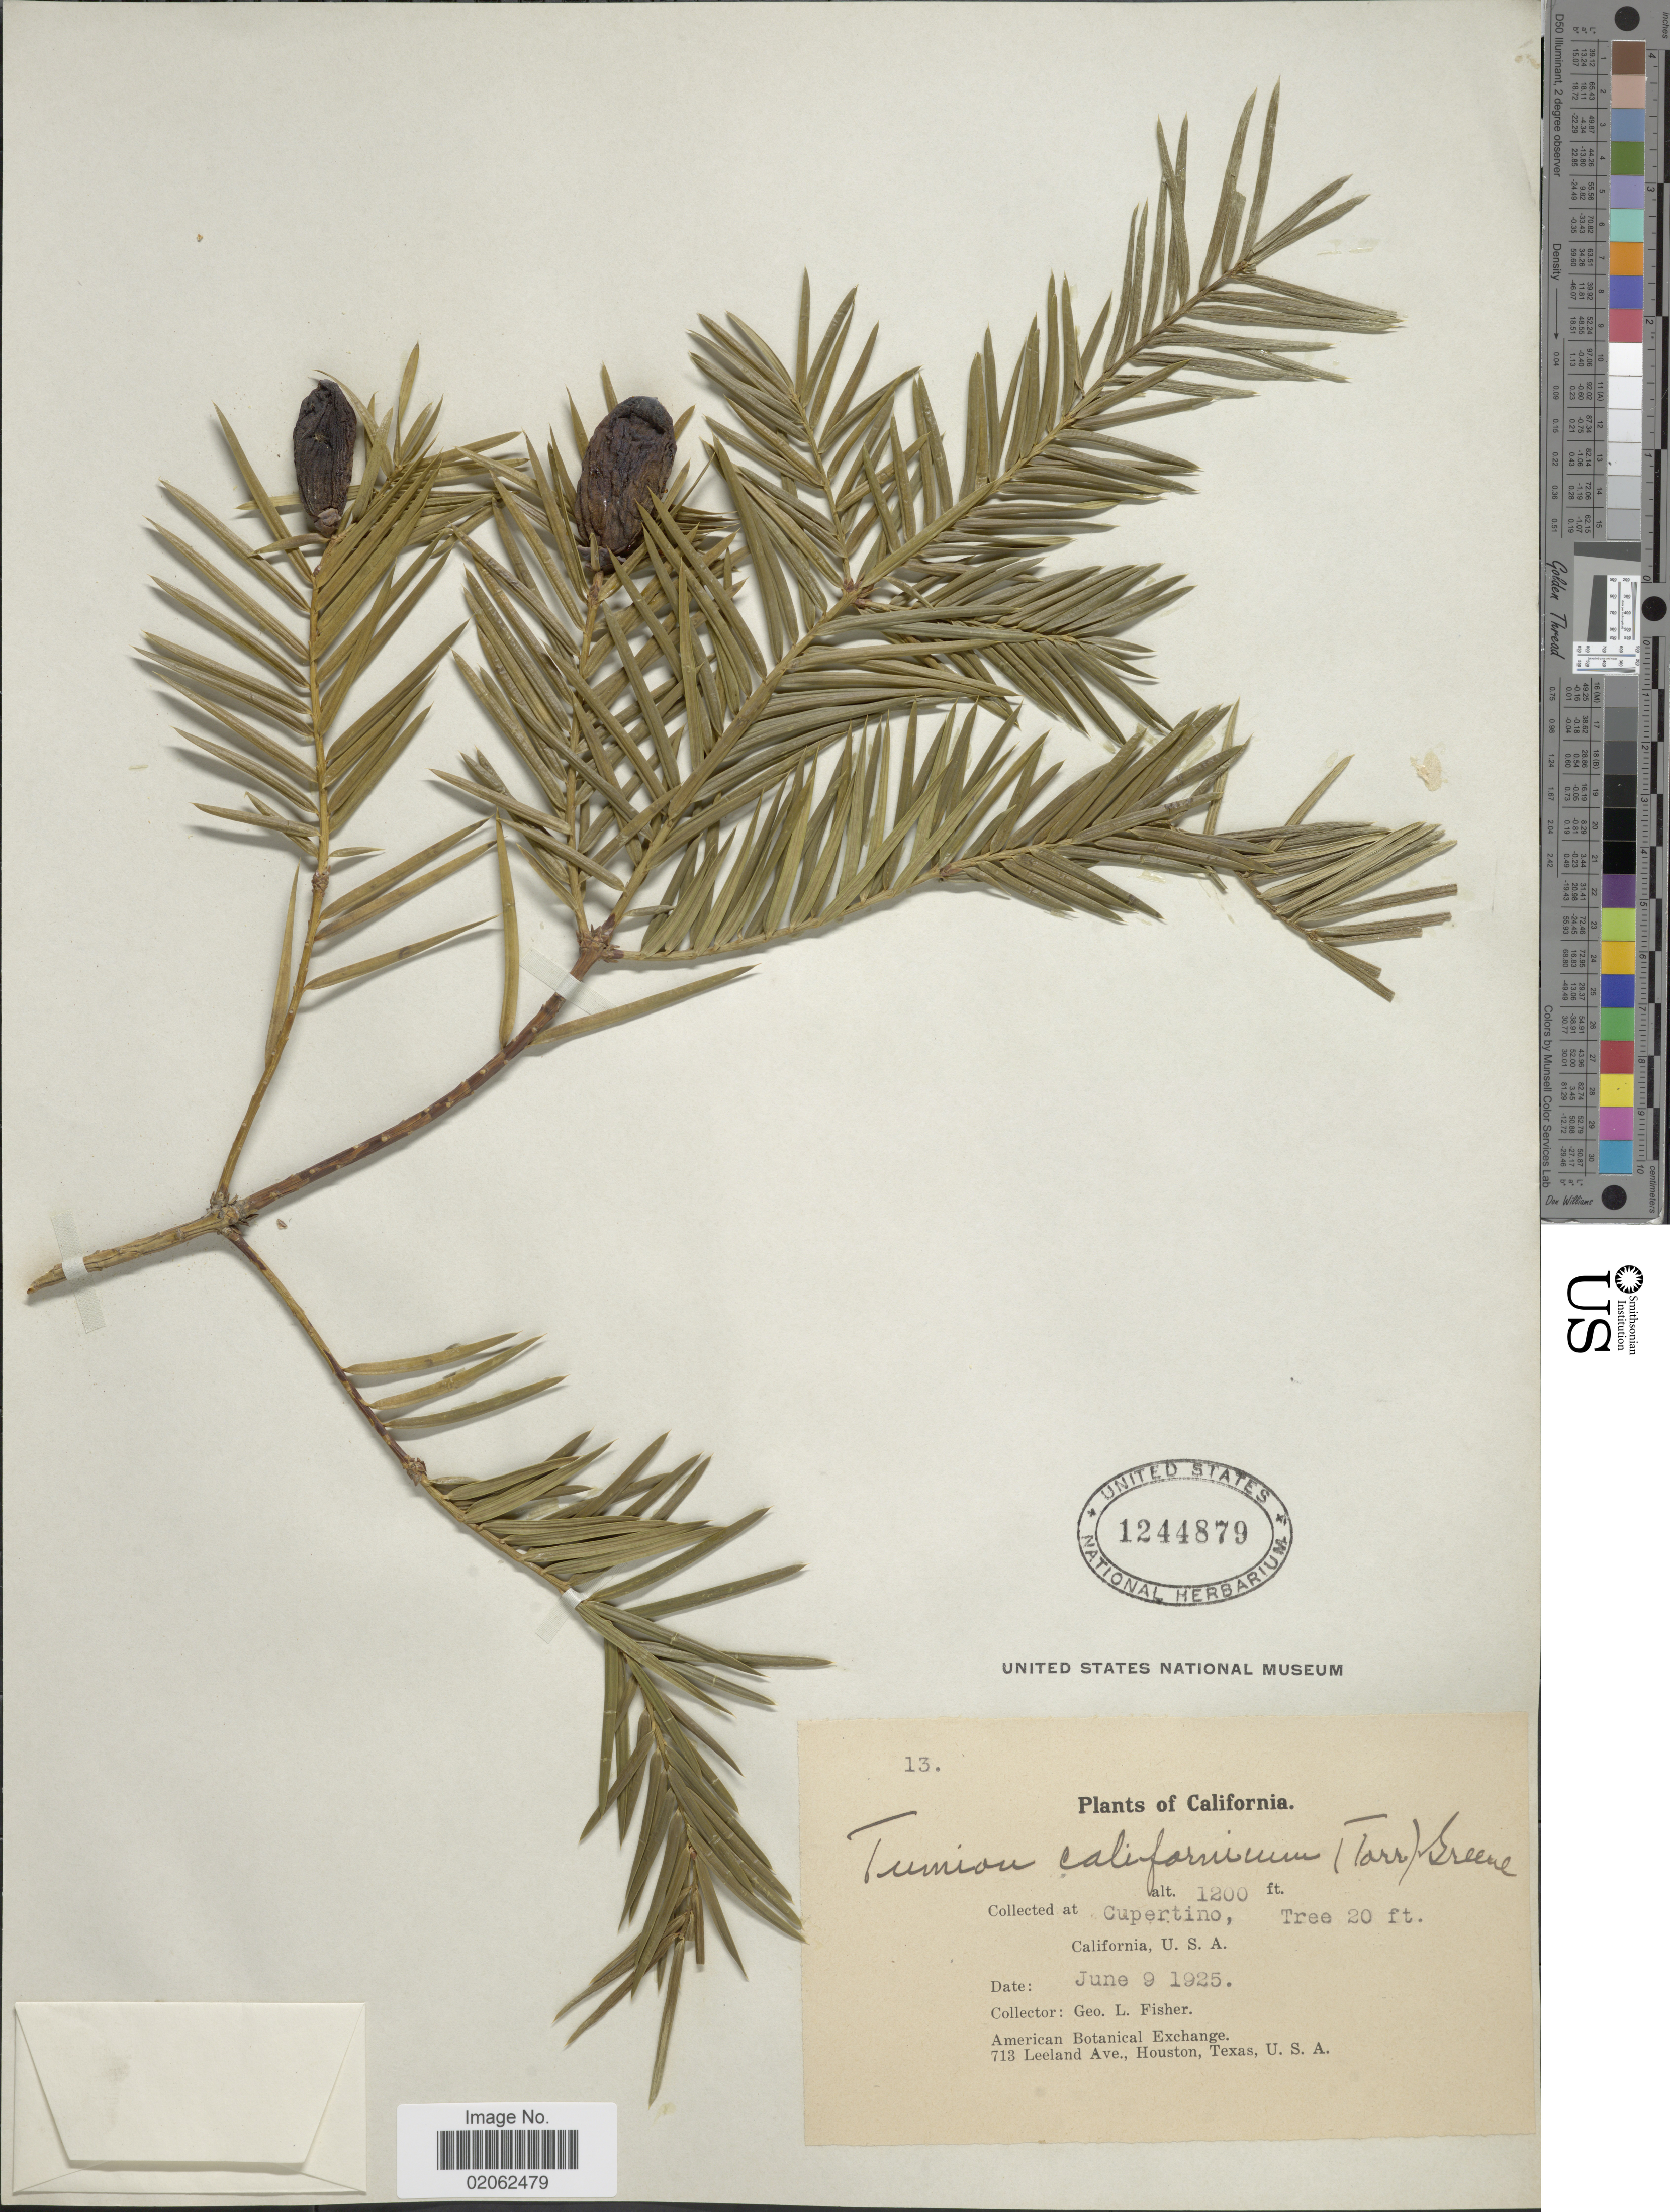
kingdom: Plantae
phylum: Tracheophyta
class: Pinopsida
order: Pinales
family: Taxaceae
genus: Torreya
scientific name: Torreya californica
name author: Torr.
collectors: G. L. Fisher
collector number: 13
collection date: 1925-06-09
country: United States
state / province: California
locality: Cupertino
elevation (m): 366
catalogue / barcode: US 1244879